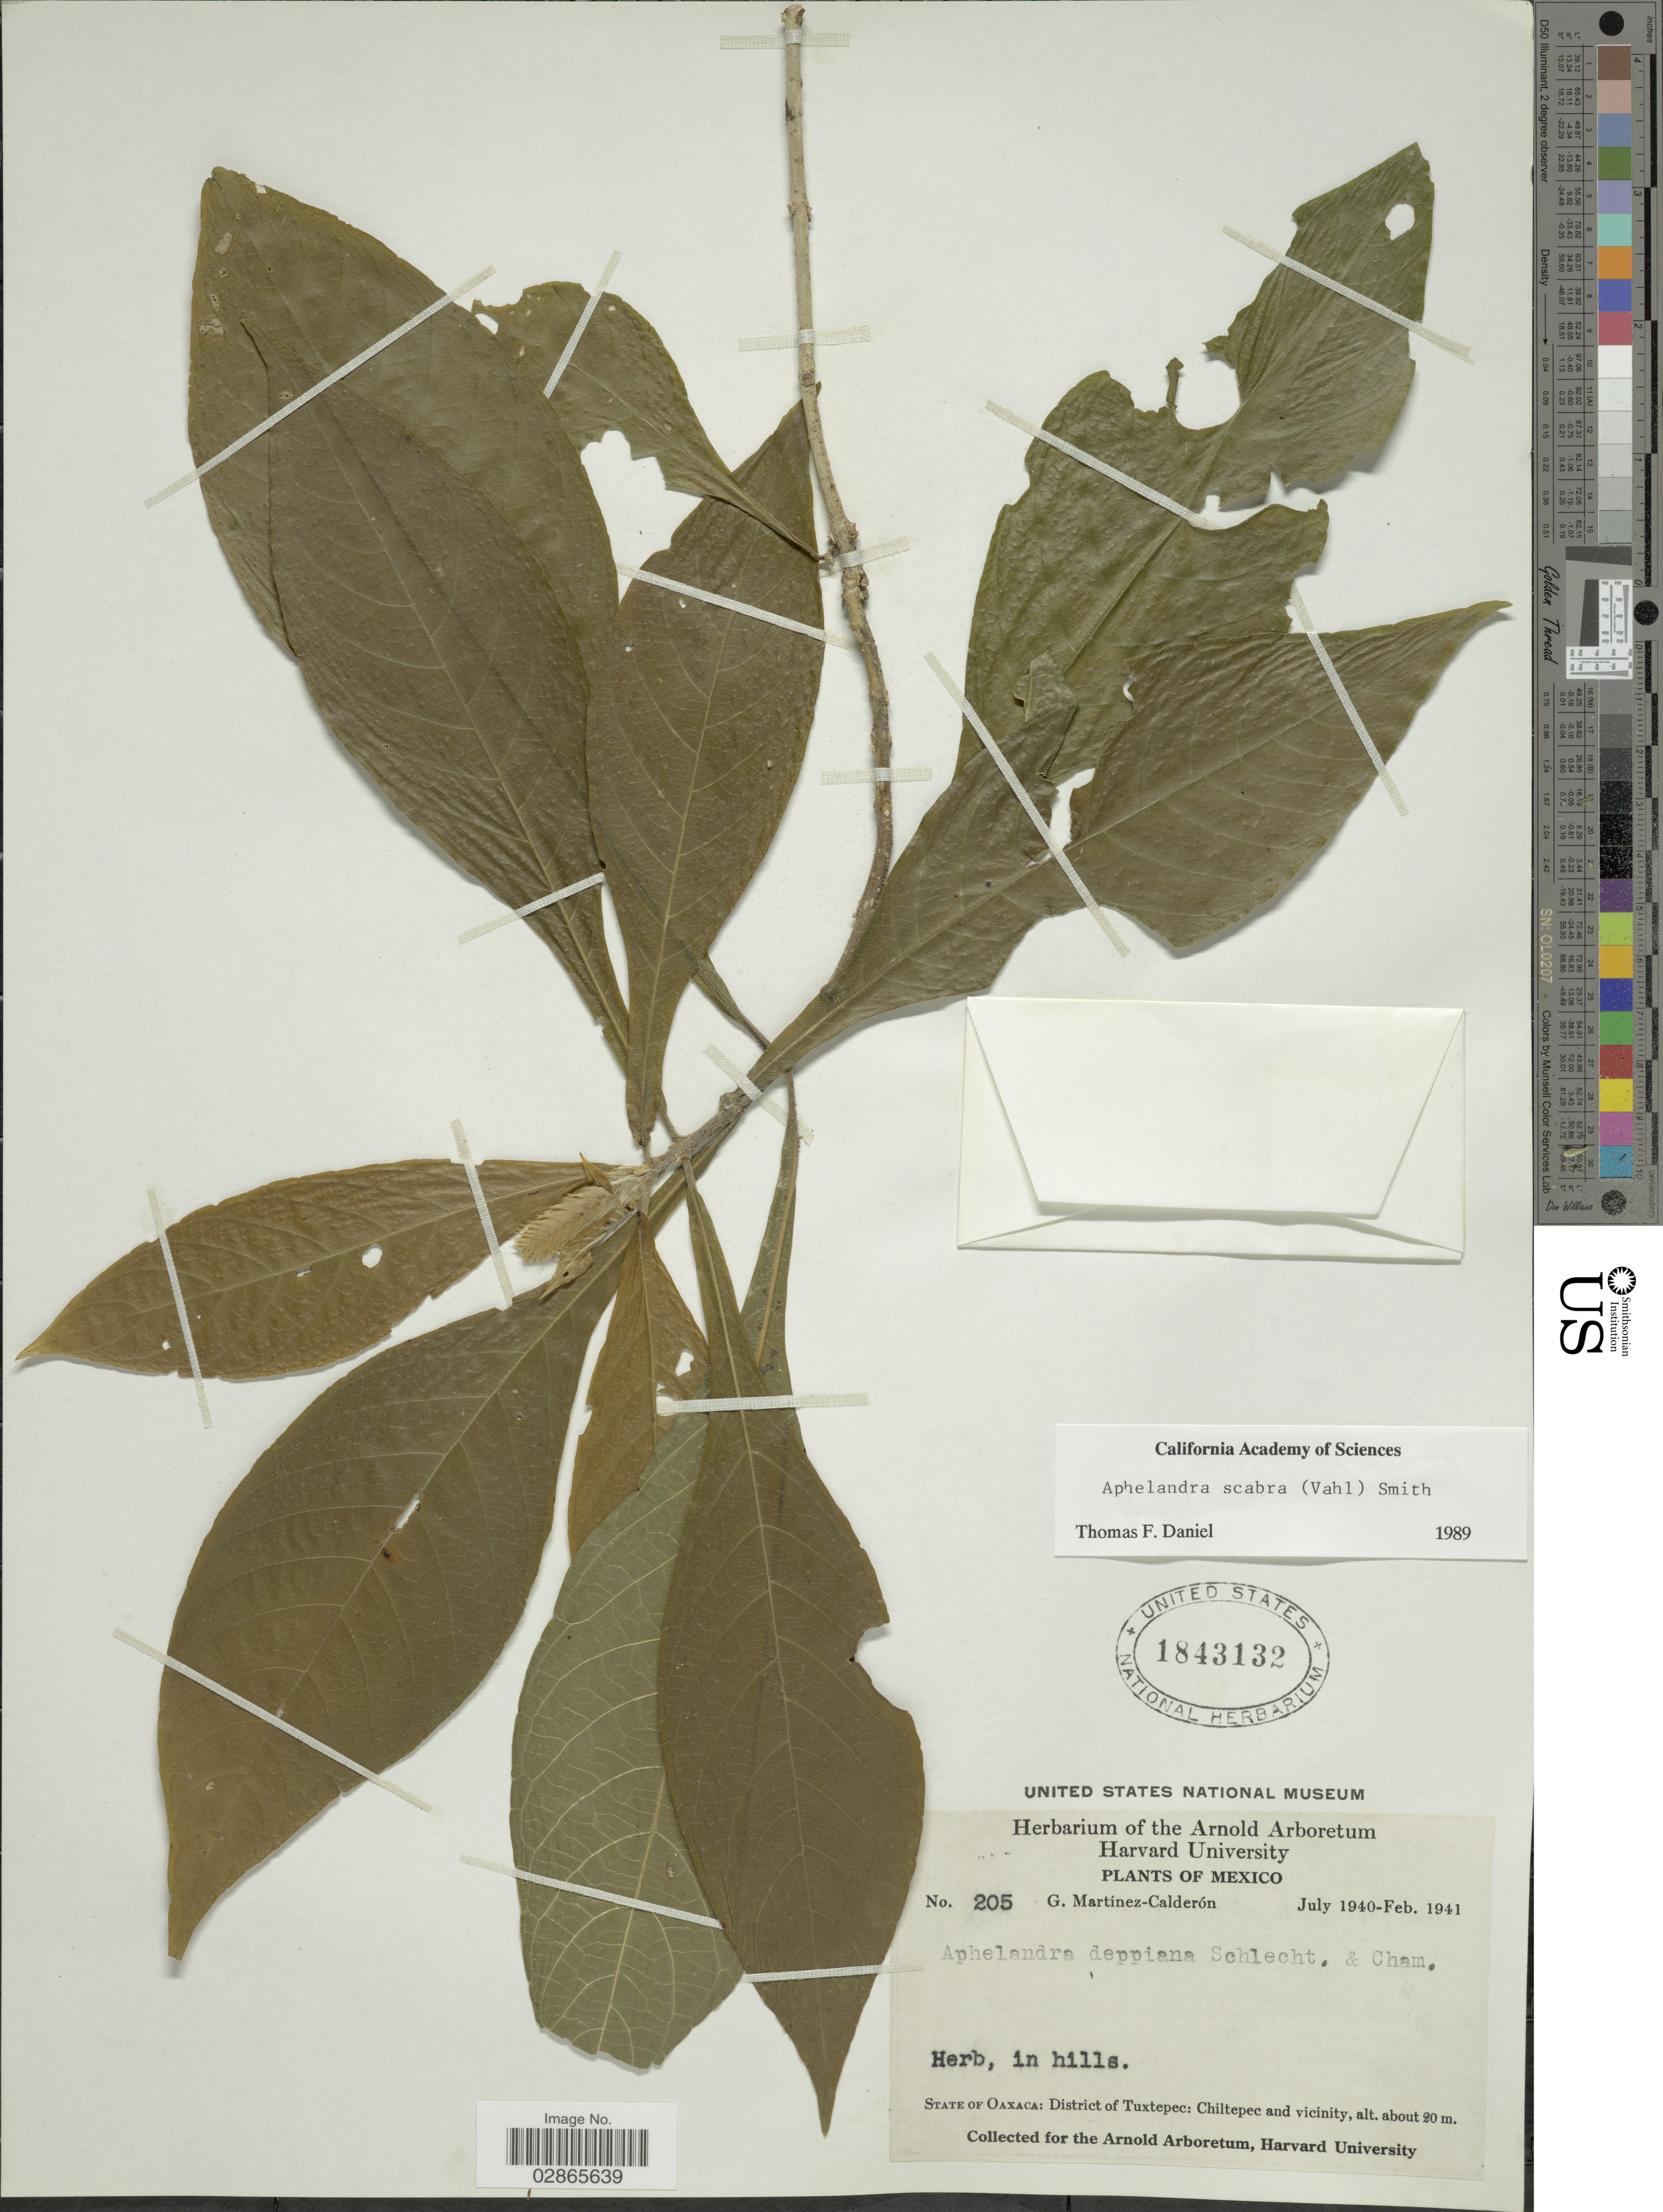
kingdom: Plantae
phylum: Tracheophyta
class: Magnoliopsida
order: Lamiales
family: Acanthaceae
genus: Aphelandra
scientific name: Aphelandra deppeana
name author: Schltdl. & Cham.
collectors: G. Martínez Calderón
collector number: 205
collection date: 1940-07/1941-02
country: Mexico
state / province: Oaxaca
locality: District of Tuxtepec: Chiltepec and vicinity.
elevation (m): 20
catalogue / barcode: US 1843132